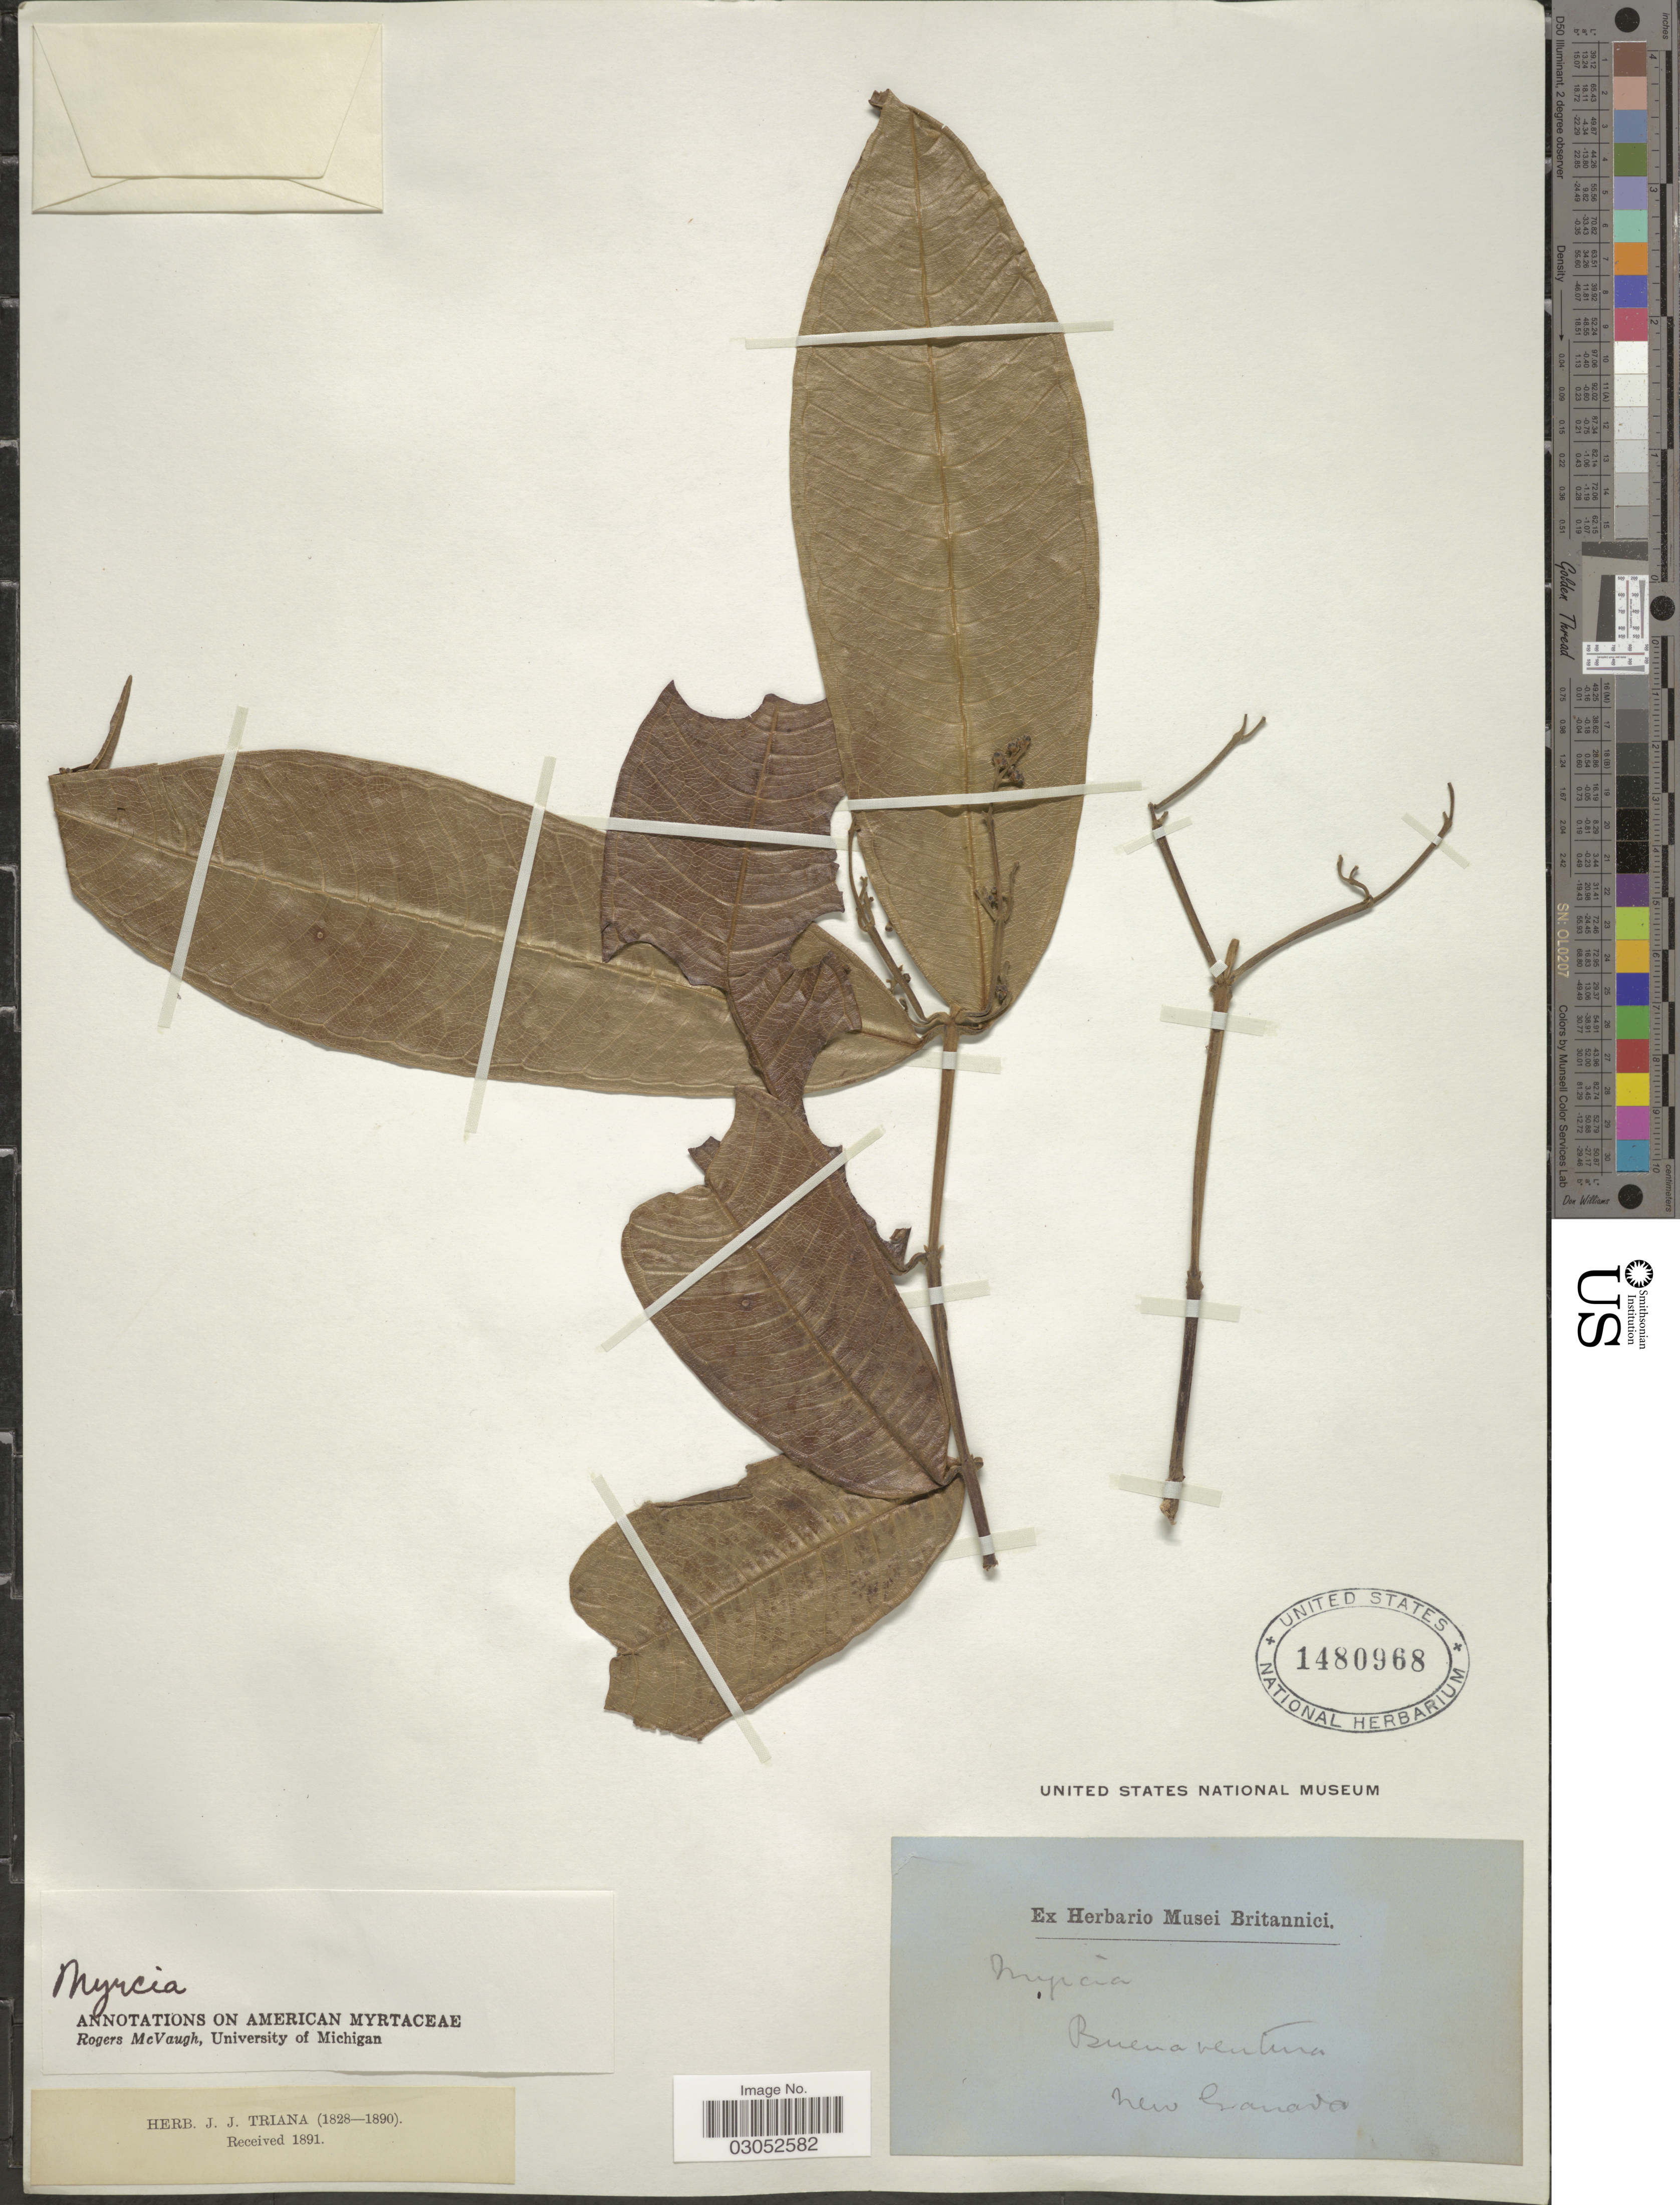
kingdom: Plantae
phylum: Tracheophyta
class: Magnoliopsida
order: Myrtales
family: Myrtaceae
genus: Myrcia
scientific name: Myrcia sp.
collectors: Ex Herb. J. J. Triana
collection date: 1828/1890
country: Colombia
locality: Buenaventura. New Grenada.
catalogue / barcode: US 1480968